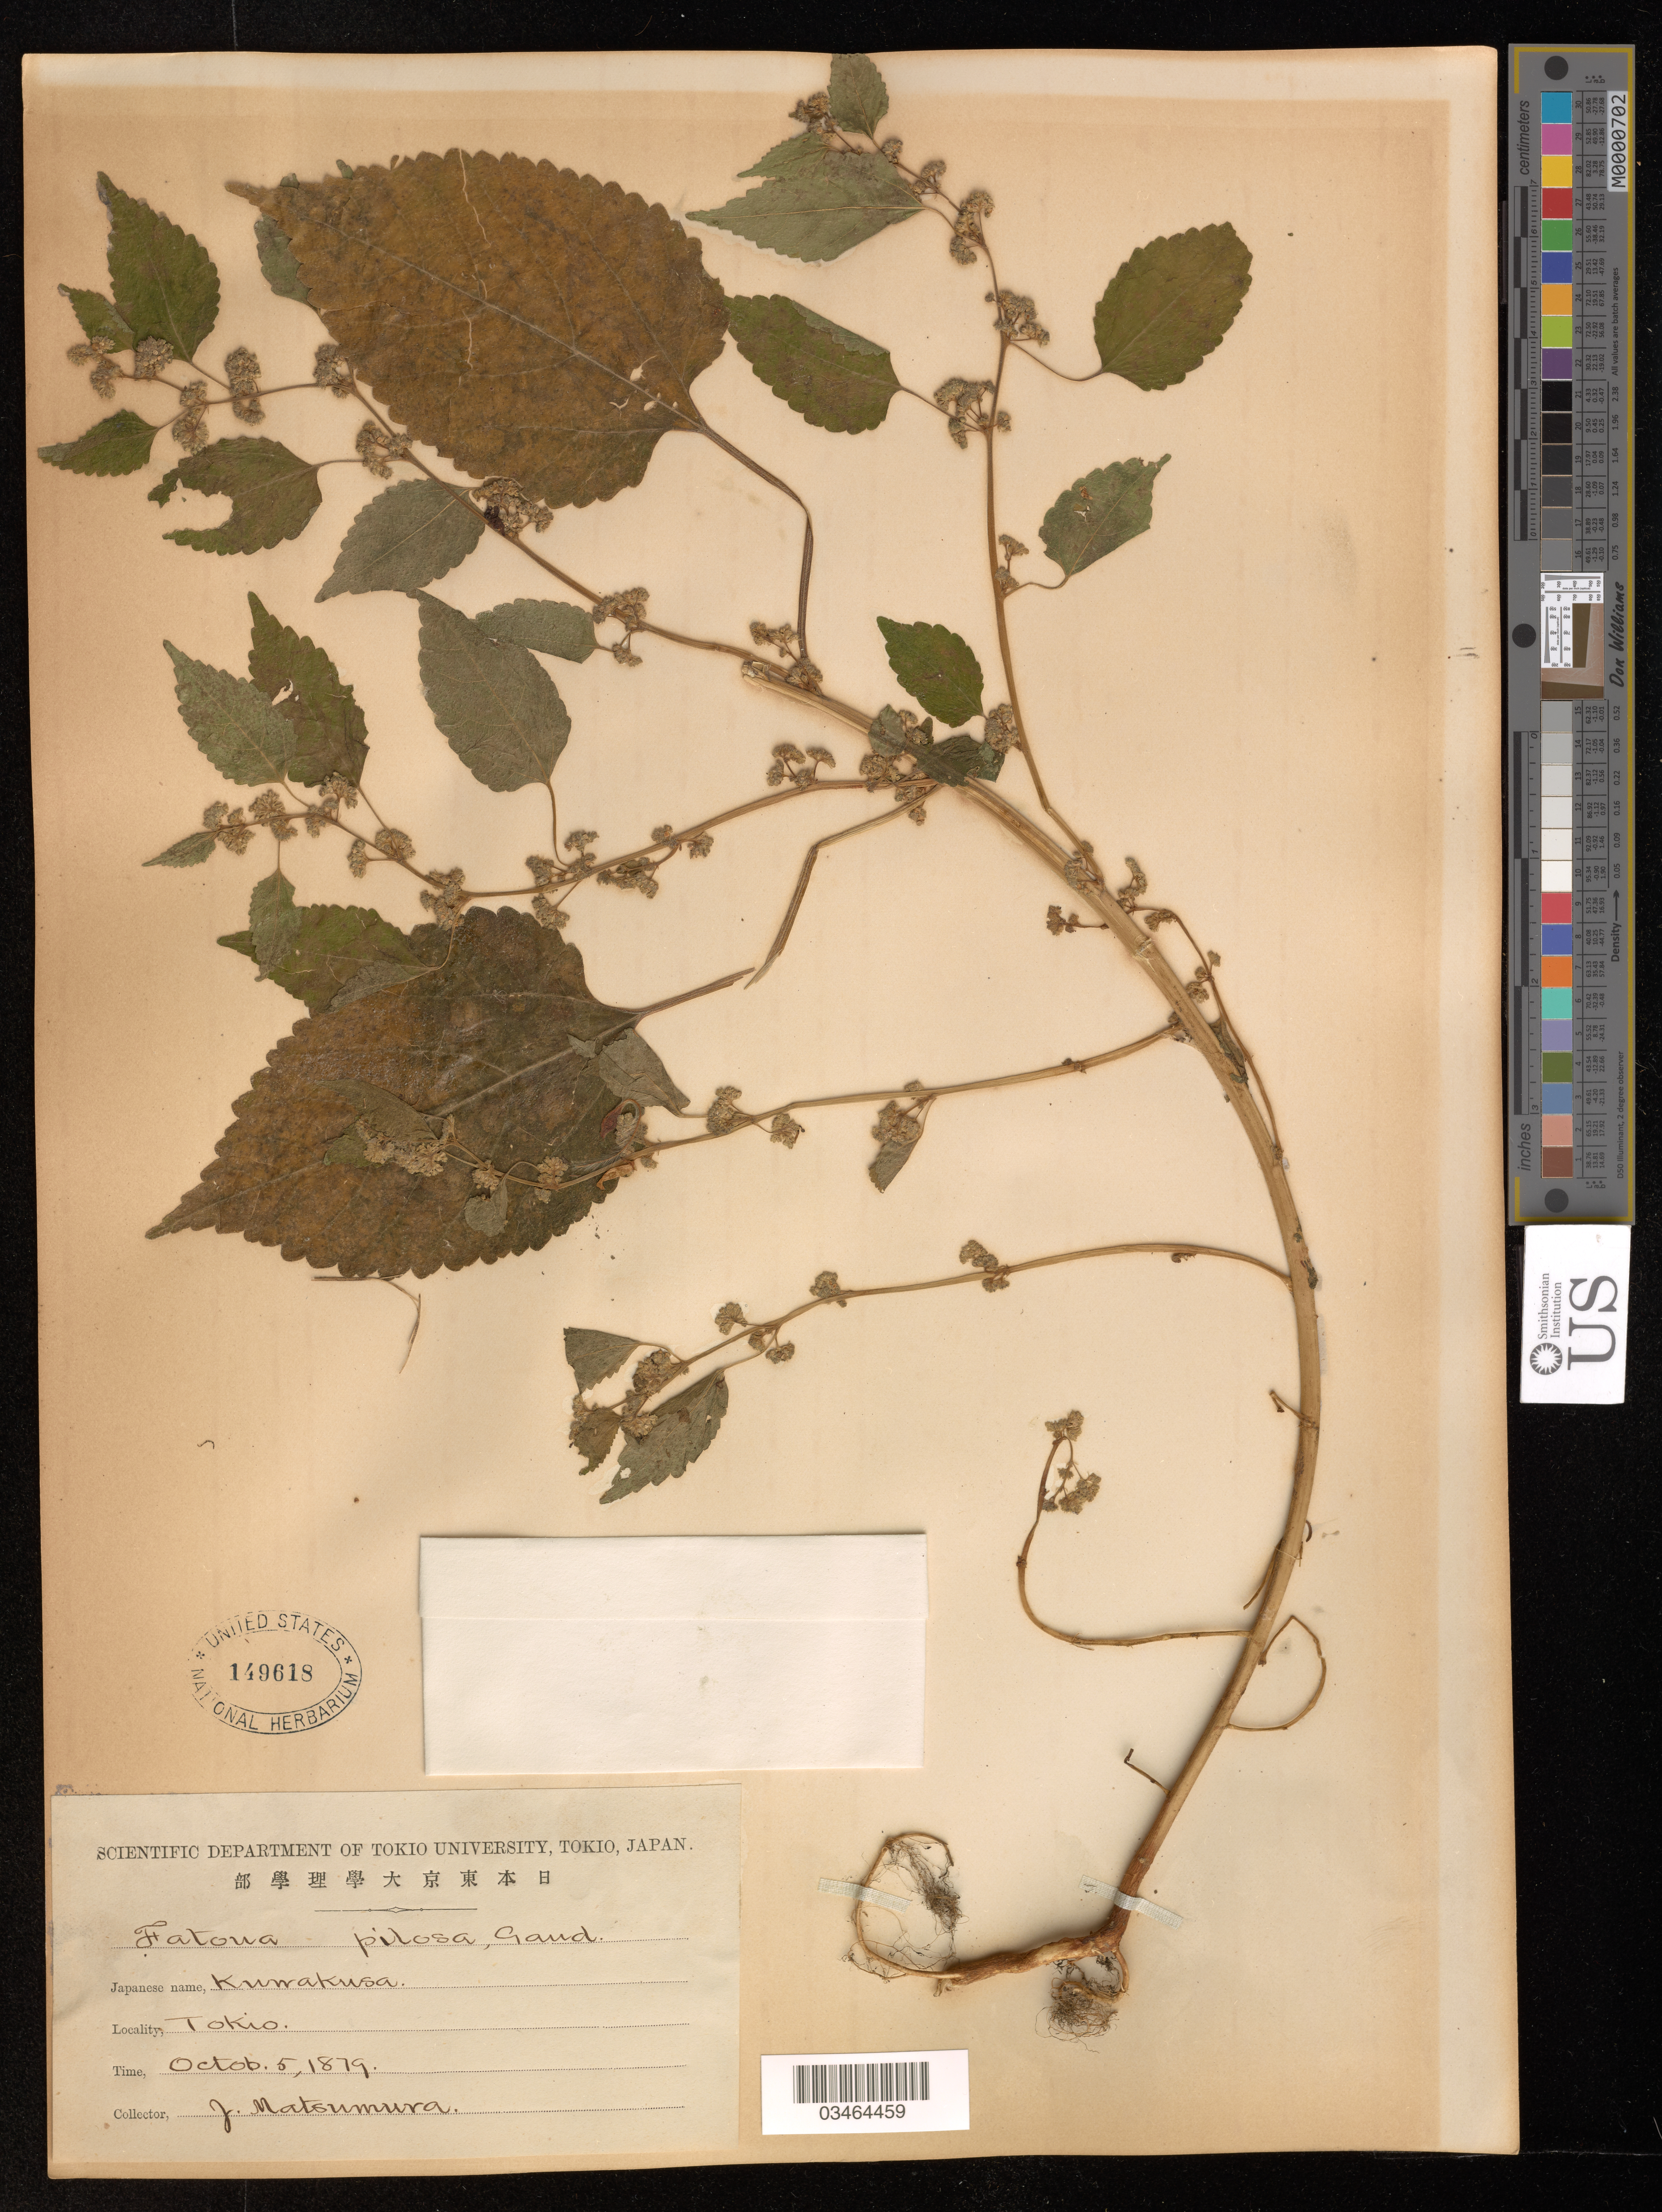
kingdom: Plantae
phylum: Tracheophyta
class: Magnoliopsida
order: Rosales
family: Moraceae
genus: Fatoua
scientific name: Fatoua pilosa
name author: Gaudich.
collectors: J. Matsumura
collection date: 1879-10-05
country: Japan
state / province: Tokyo, Federal City of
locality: Tokio.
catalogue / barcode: US 149618